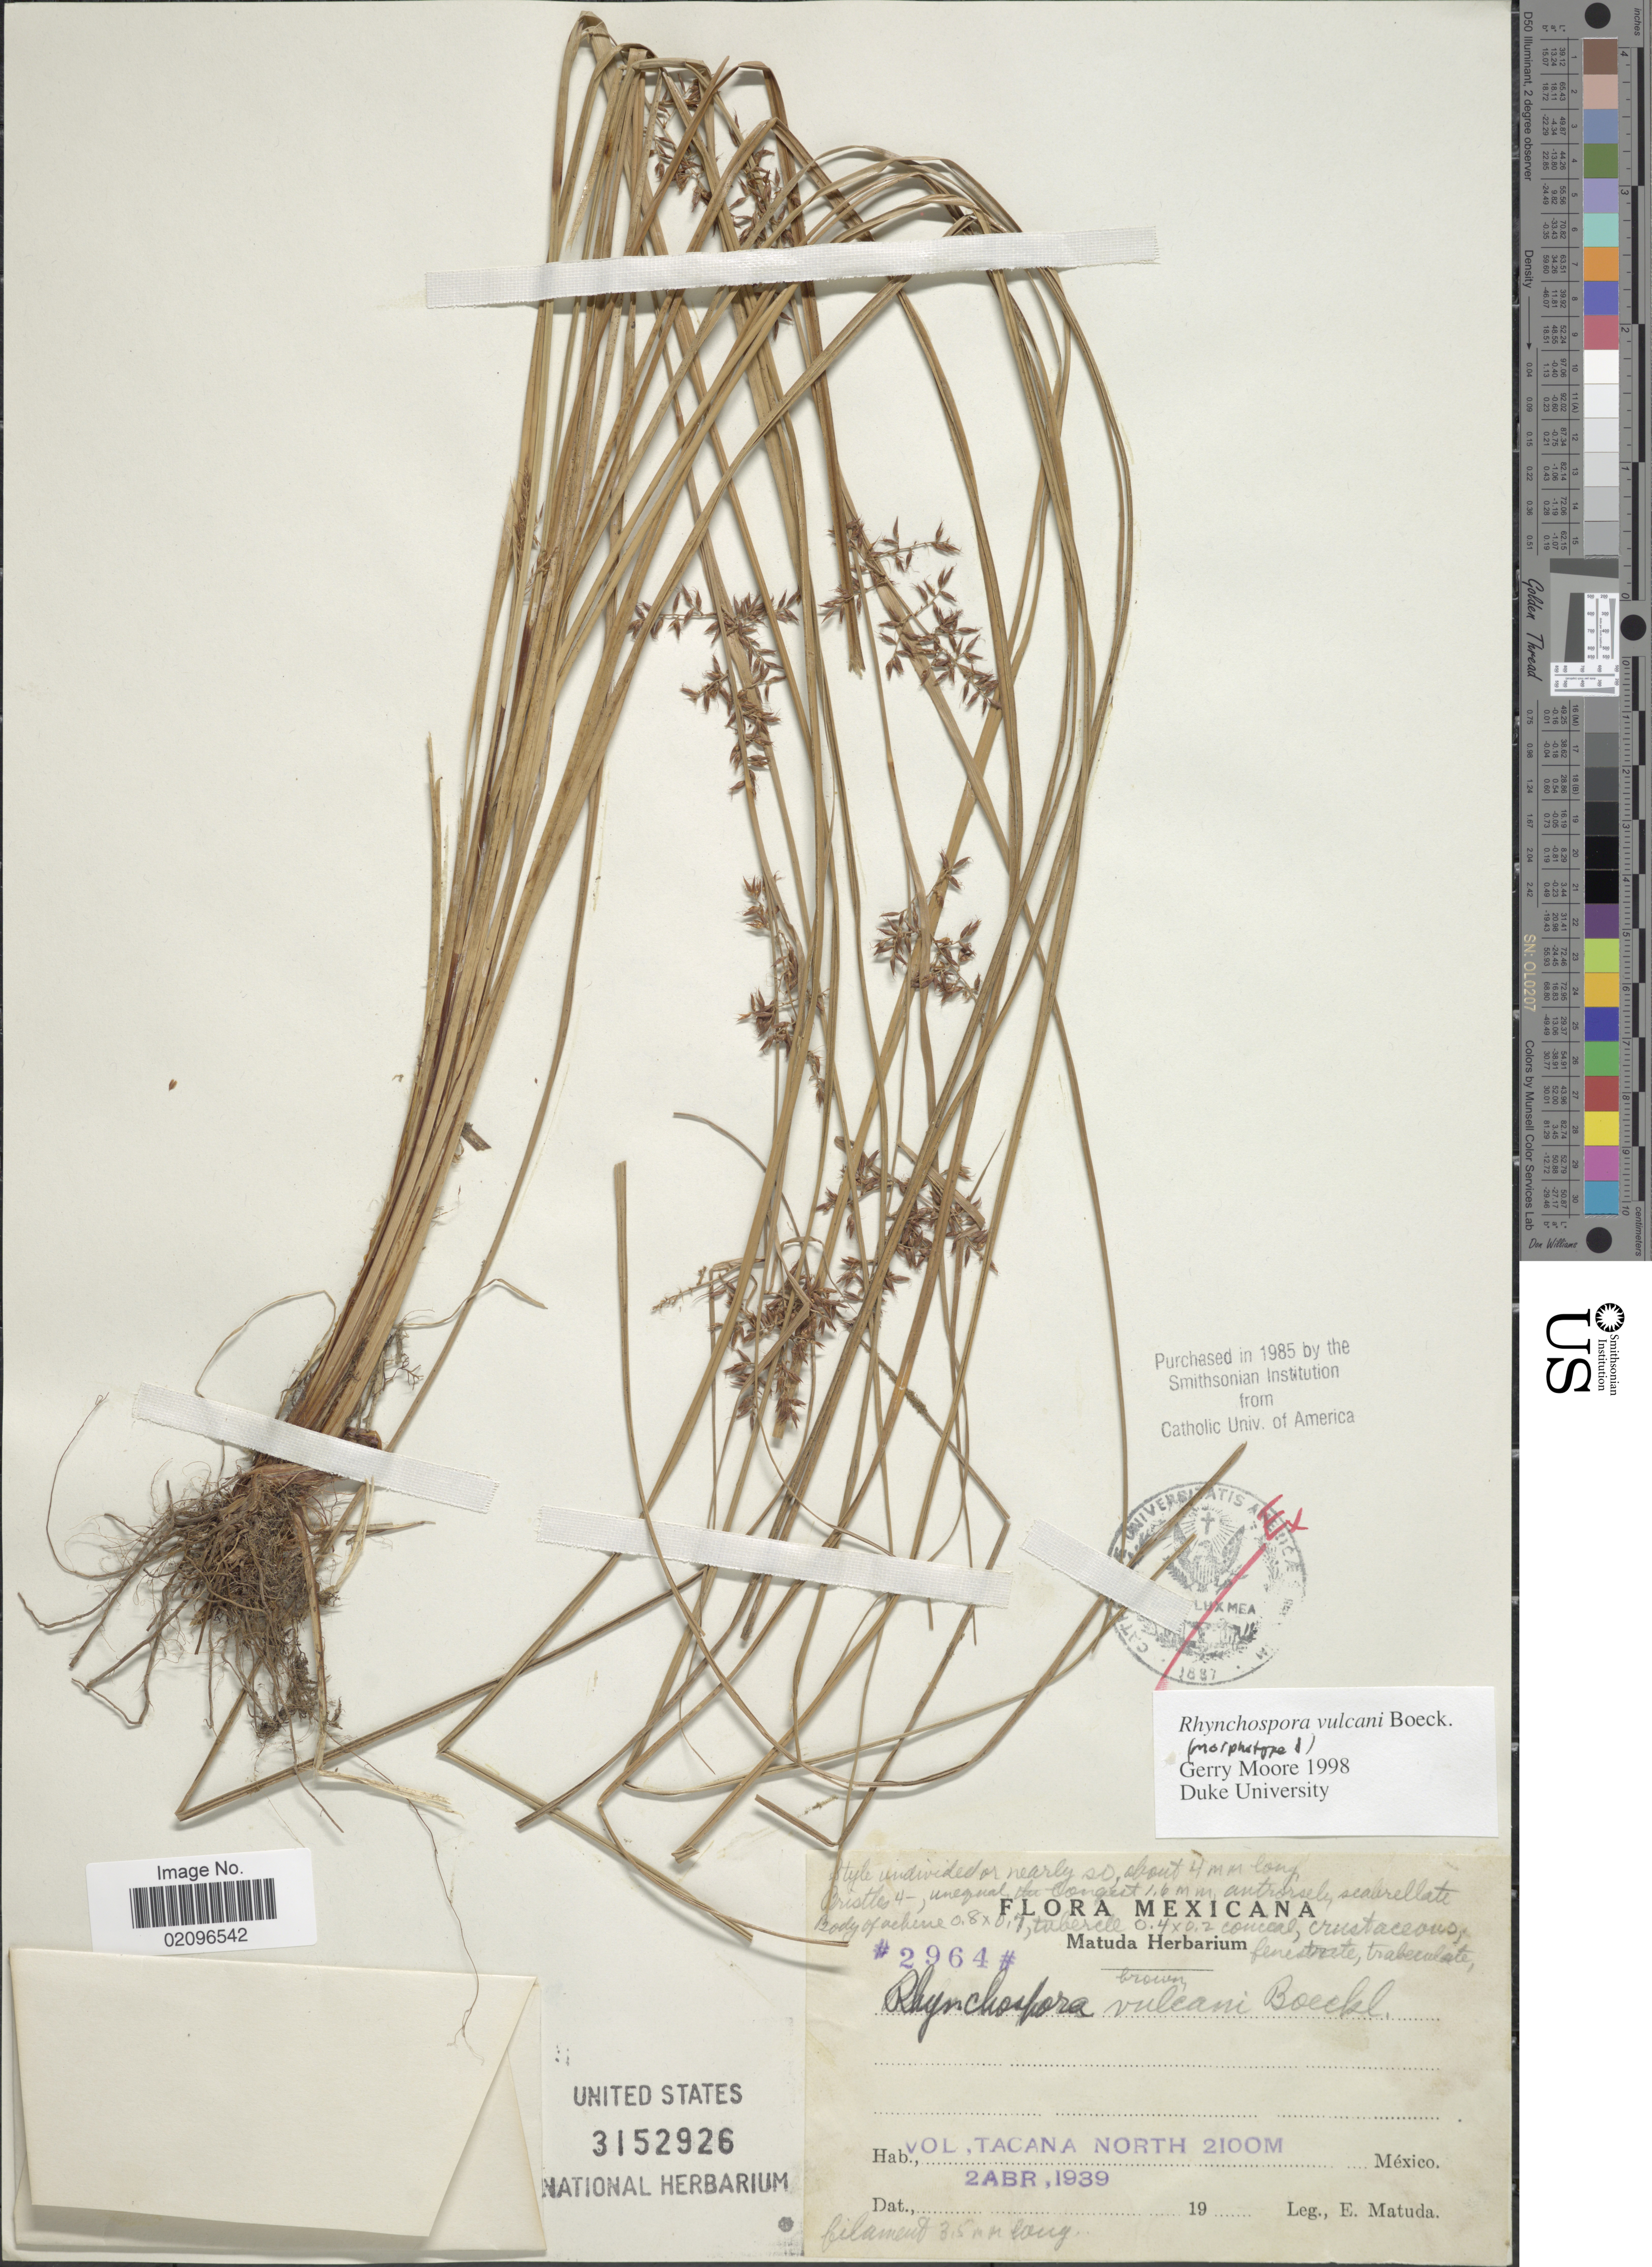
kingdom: Plantae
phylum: Tracheophyta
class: Liliopsida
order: Poales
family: Cyperaceae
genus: Rhynchospora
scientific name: Rhynchospora vulcani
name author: Boeckeler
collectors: E. Matuda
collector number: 2964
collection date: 1939-04-02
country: Mexico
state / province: México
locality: Vol. Tacana North. Mexico.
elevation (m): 2100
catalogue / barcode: US 3152926